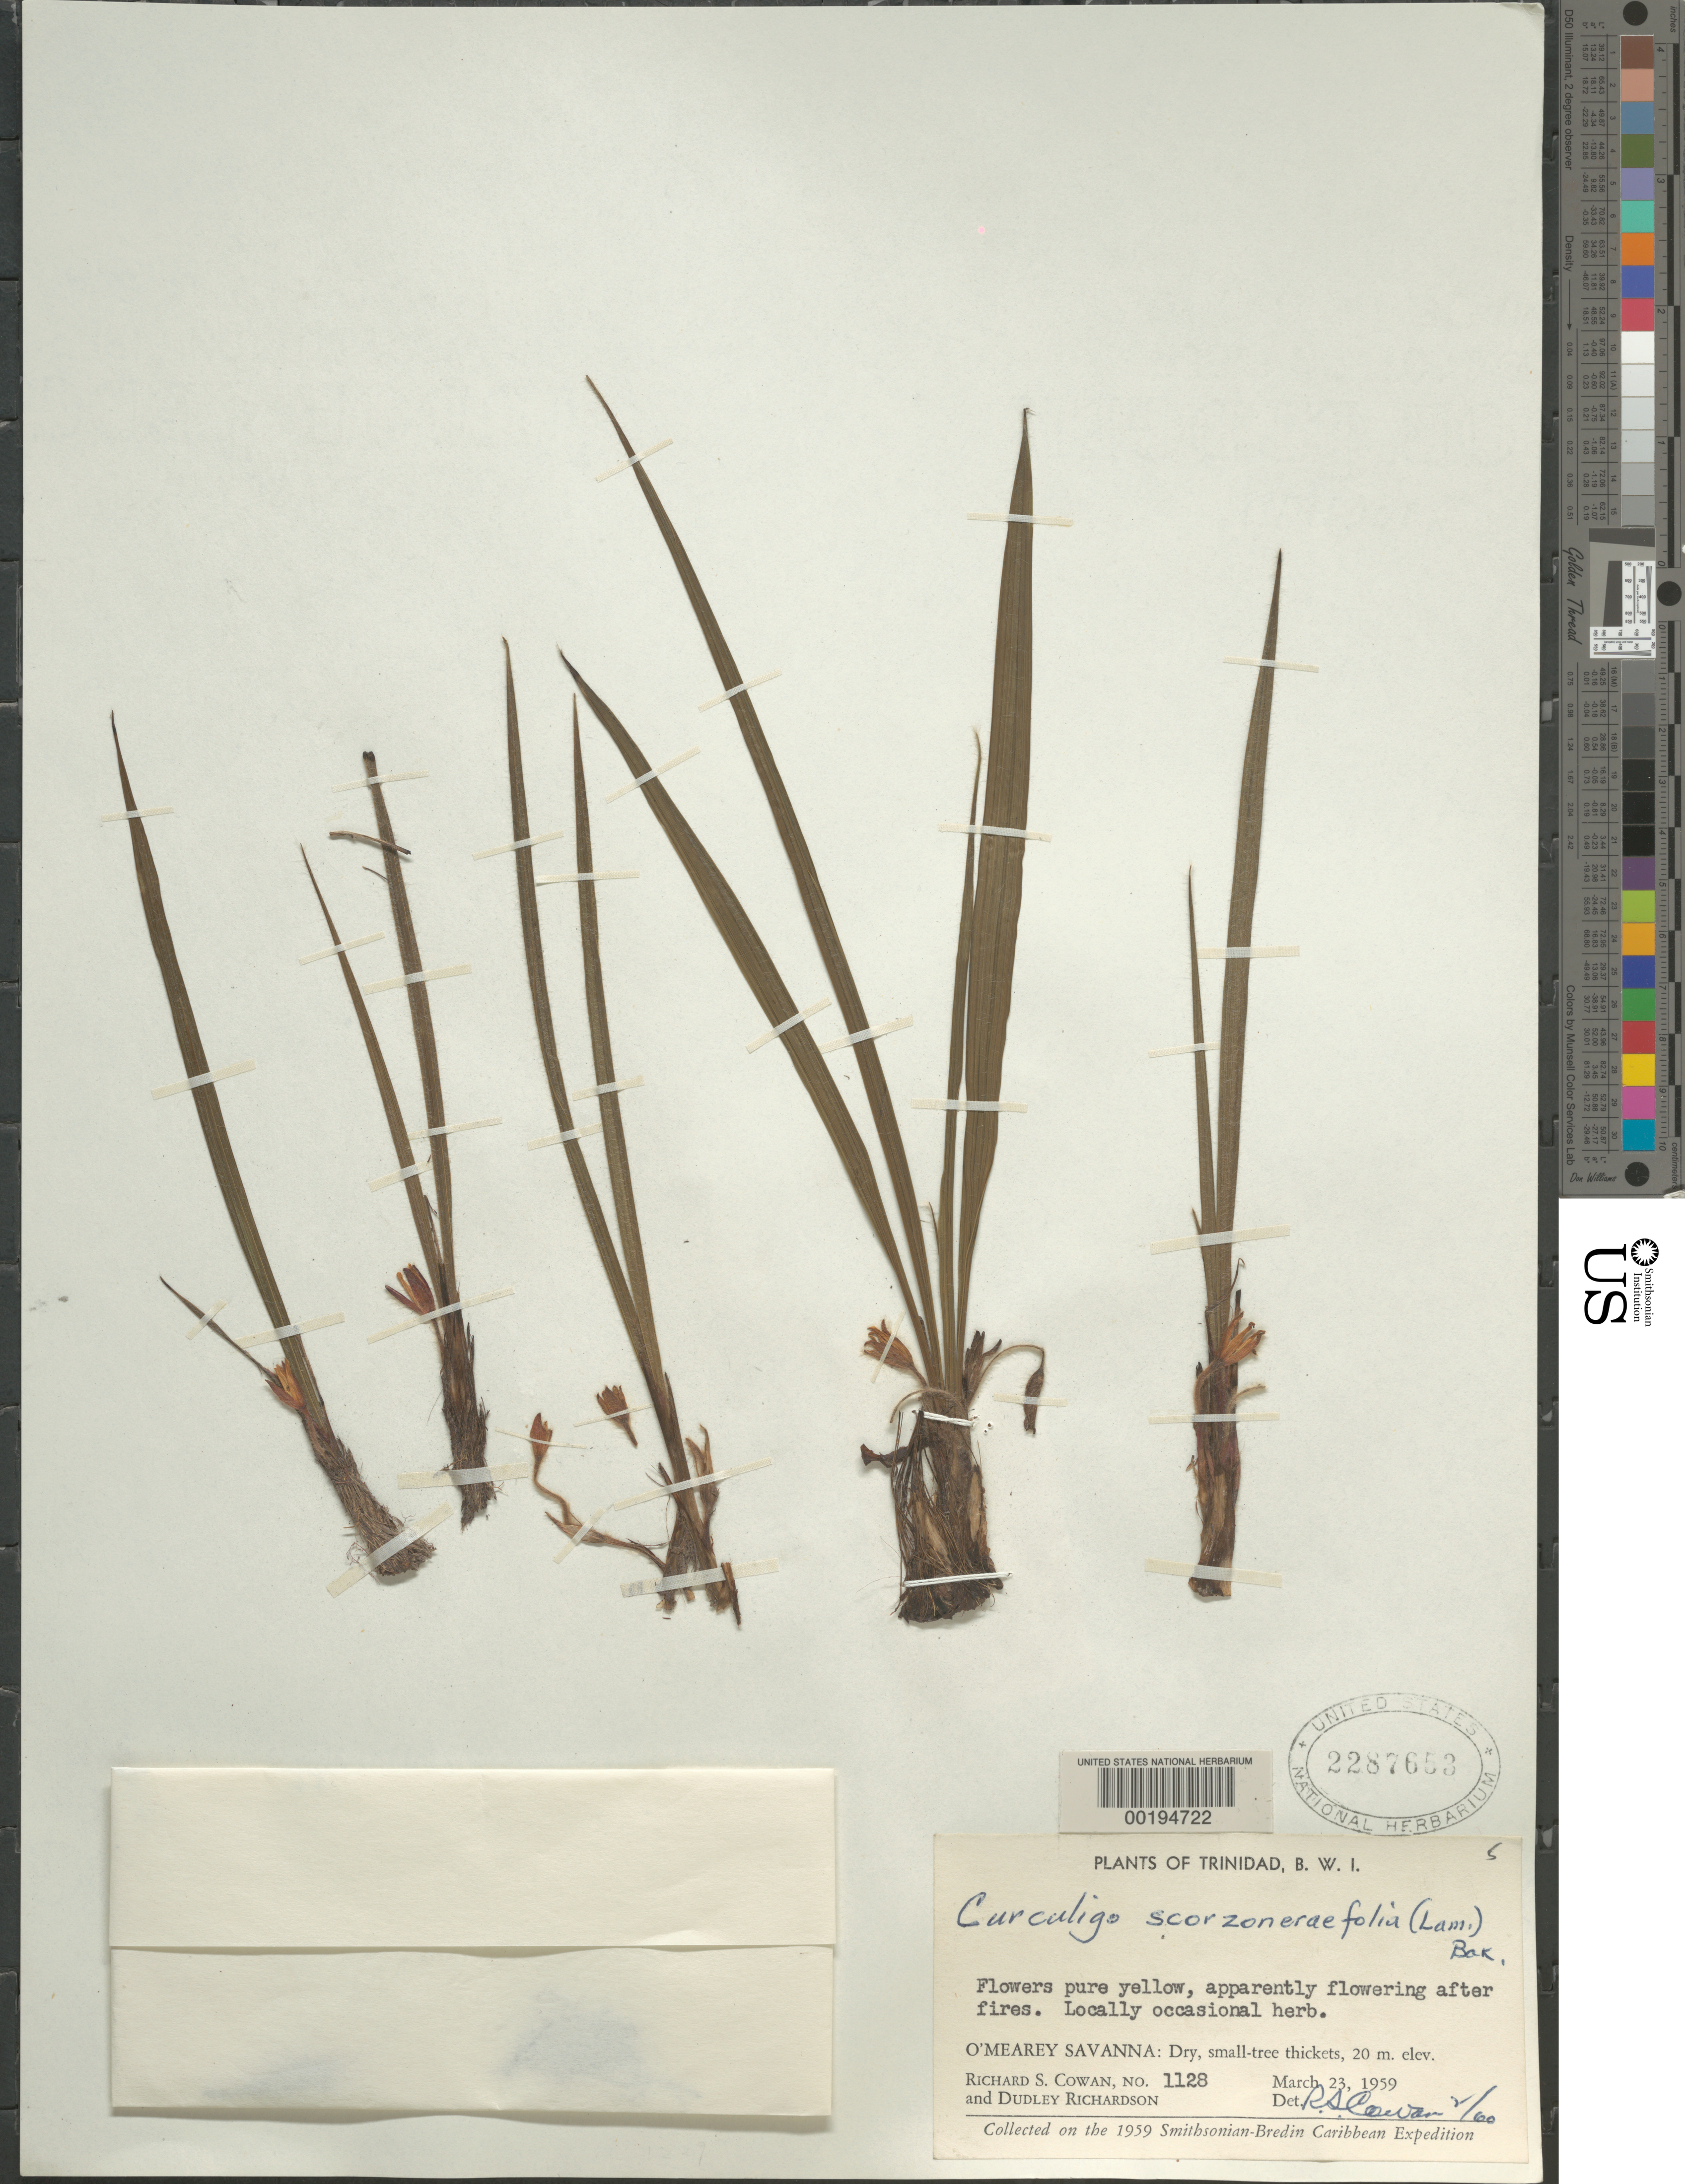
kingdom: Plantae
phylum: Tracheophyta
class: Liliopsida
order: Asparagales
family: Hypoxidaceae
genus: Curculigo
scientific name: Curculigo scorzonerifolia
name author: (Lam.) Baker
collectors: R. S. Cowan & D. Richardson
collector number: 1128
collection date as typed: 23 Mar 1959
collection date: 1959-03-23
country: Trinidad and Tobago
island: Trinidad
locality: O'Mearey Savanna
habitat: Thickets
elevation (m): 20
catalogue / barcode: US 2287653